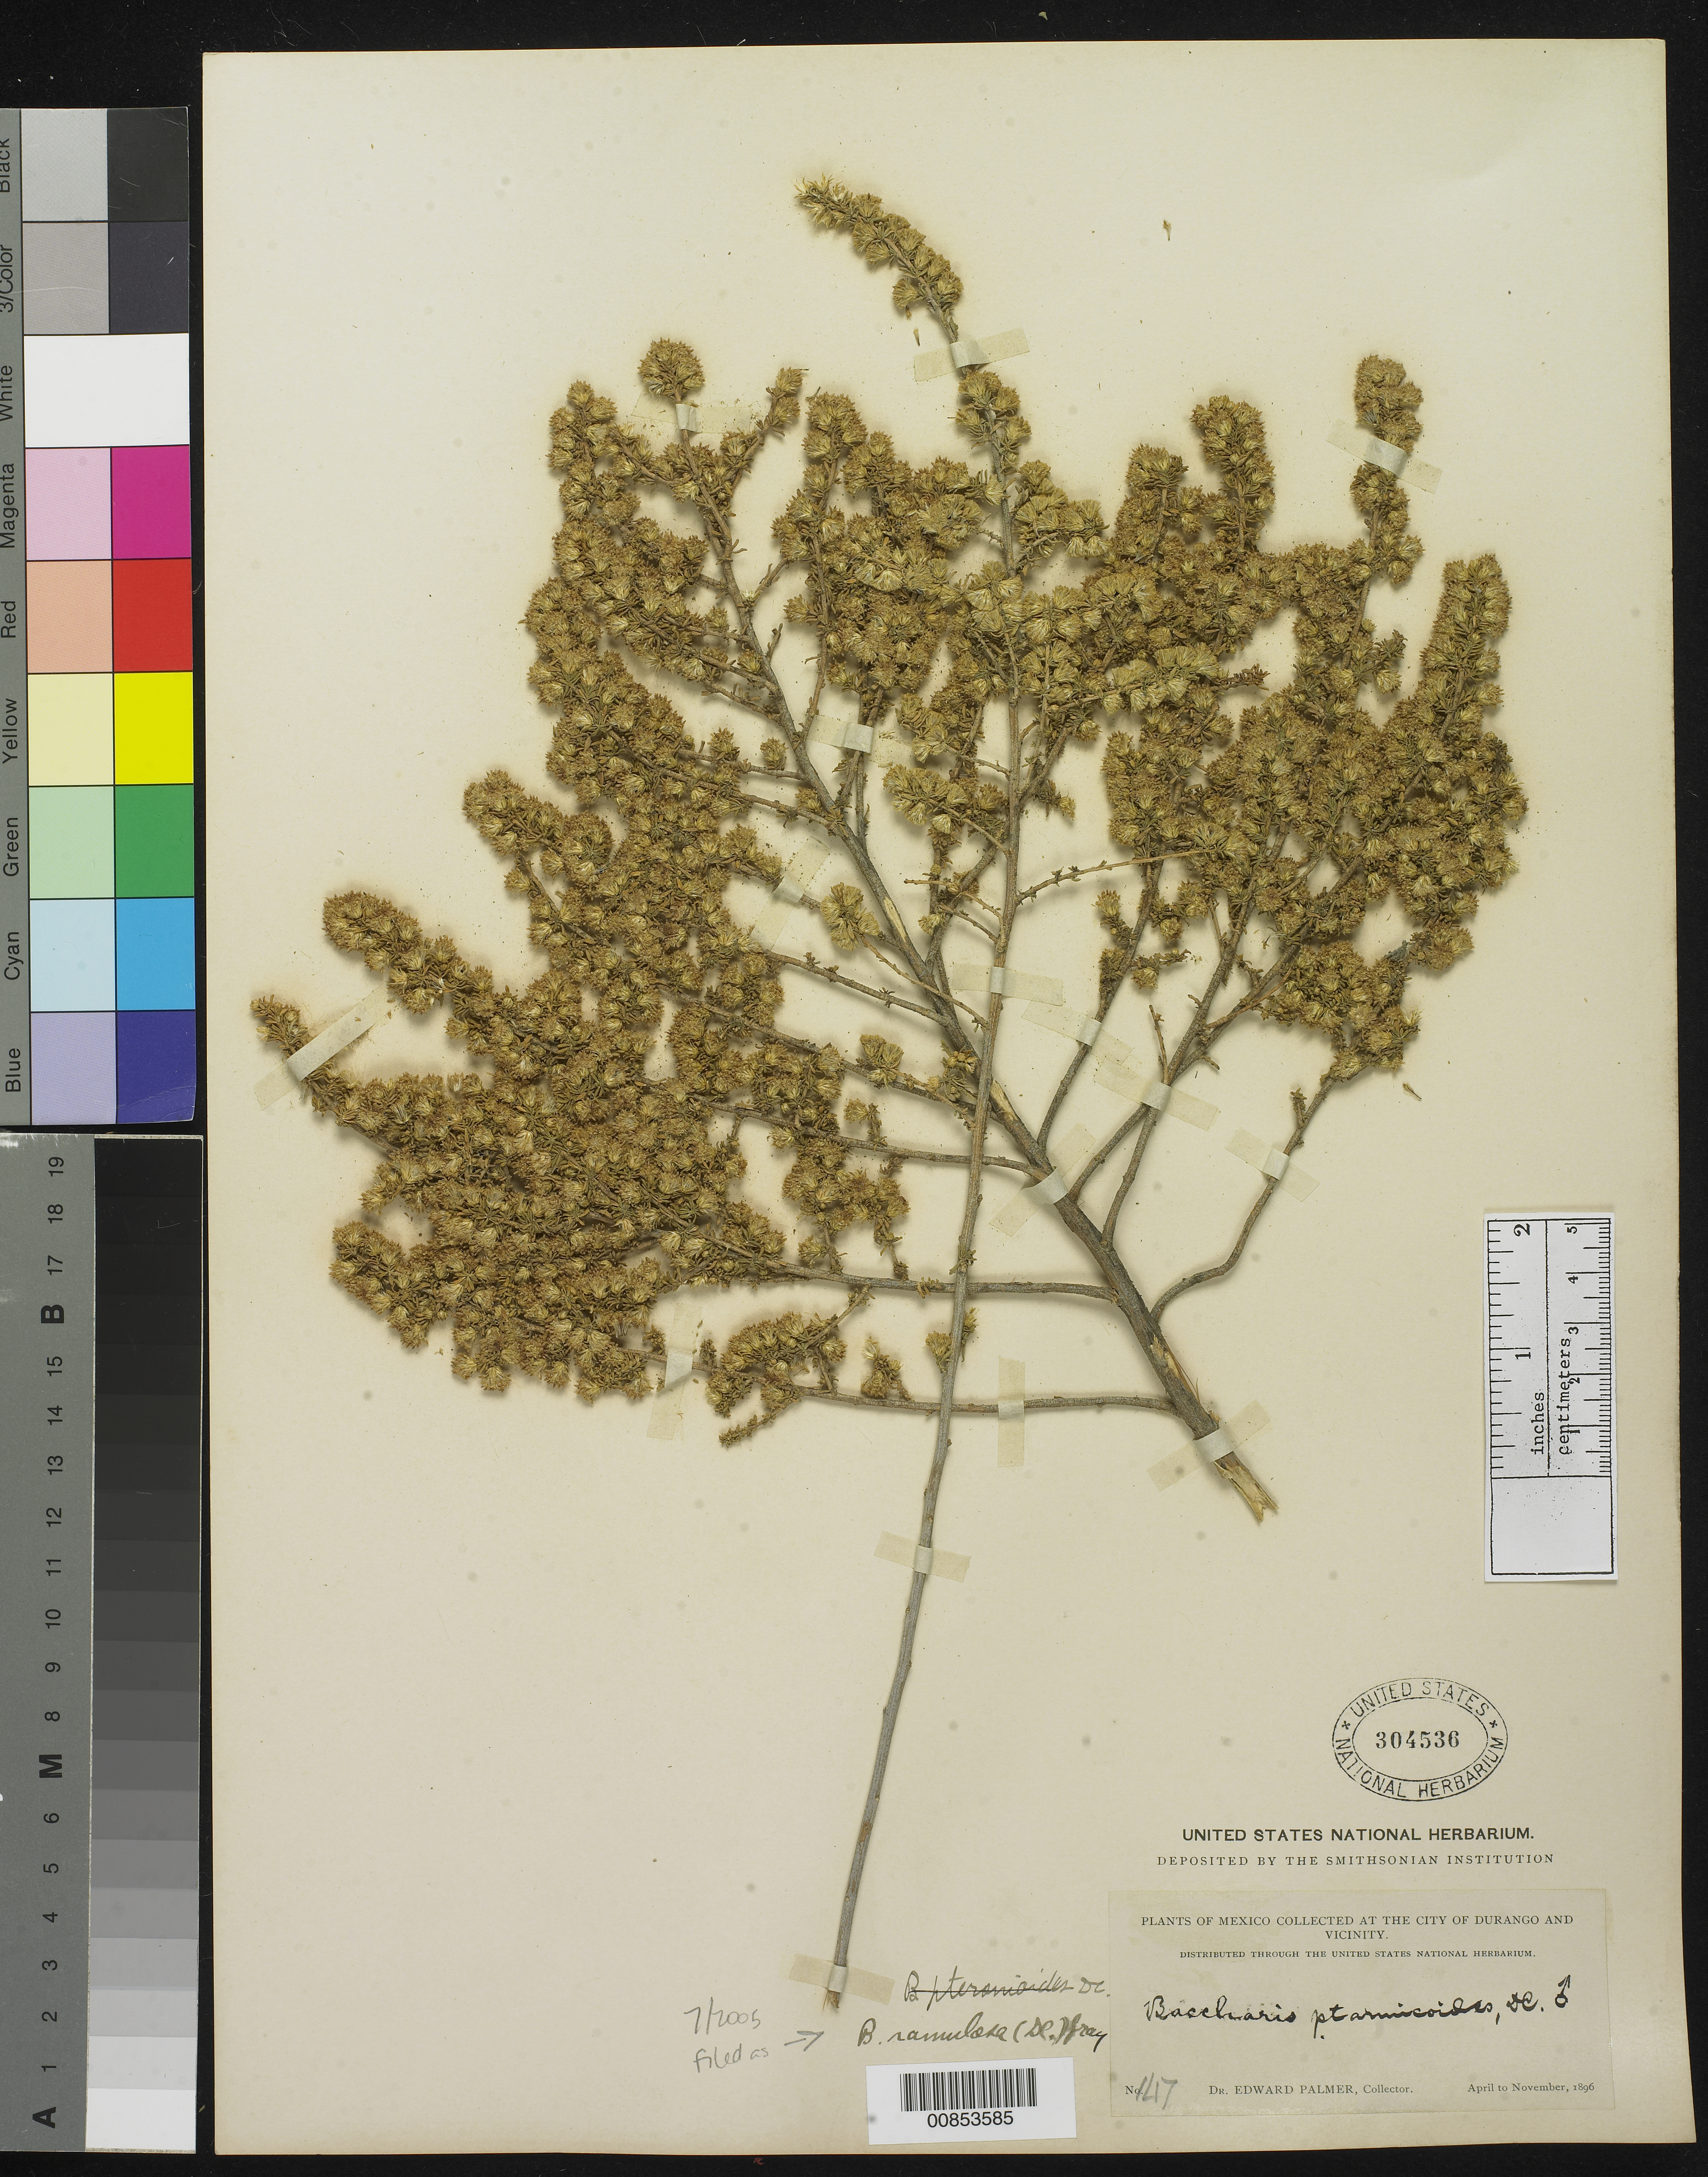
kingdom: Plantae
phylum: Tracheophyta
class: Magnoliopsida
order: Asterales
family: Asteraceae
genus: Baccharis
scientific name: Baccharis pteronioides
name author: DC.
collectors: E. Palmer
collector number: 147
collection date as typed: Apr 1896 to -- Nov 1896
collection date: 1896-04/1896-11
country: Mexico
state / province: Durango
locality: City of Durango and vicinity.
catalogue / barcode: US 304536